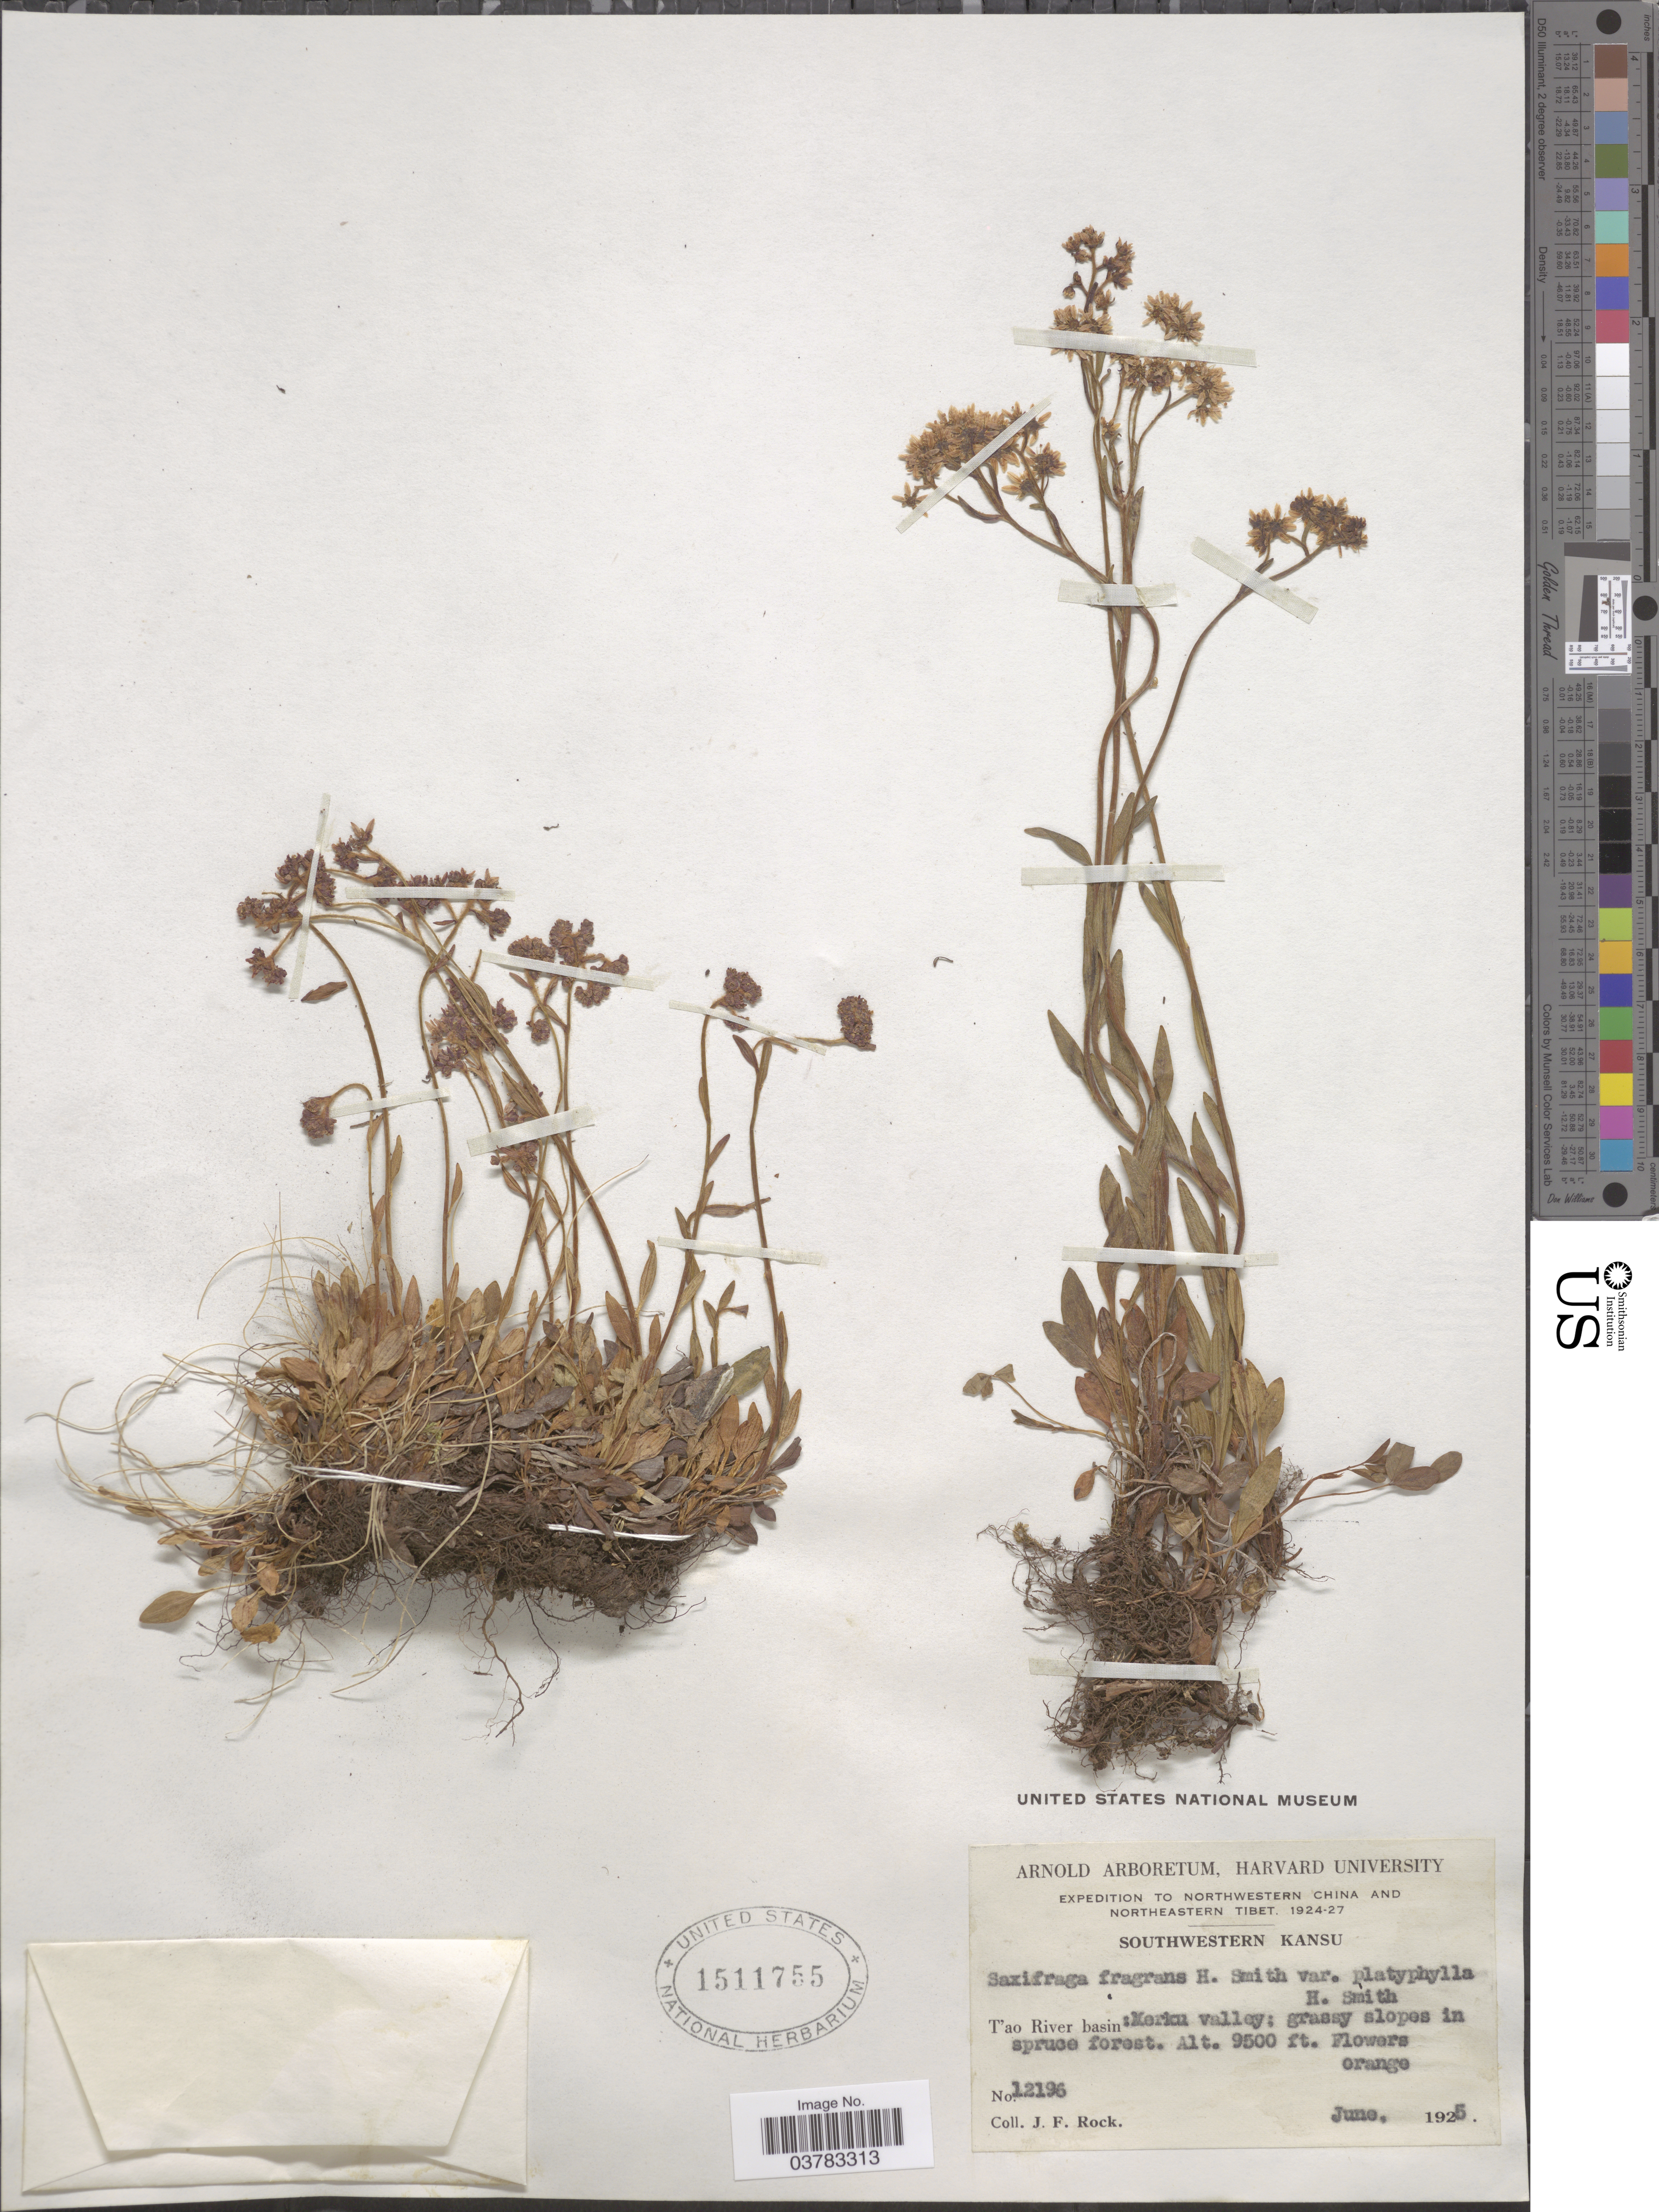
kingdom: Plantae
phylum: Tracheophyta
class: Magnoliopsida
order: Saxifragales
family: Saxifragaceae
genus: Saxifraga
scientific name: Saxifraga fragrans var. platyphylla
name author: Harry Sm.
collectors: J. Rock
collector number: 12196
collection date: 1925-06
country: China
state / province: Gansu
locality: Expedition to Northwestern China and Northeastern Tibet, 1924-27. Southwestern Kansu. T'ao River basin: Merku valley: grassy slopes in spruce forest.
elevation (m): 2896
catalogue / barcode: US 1511755